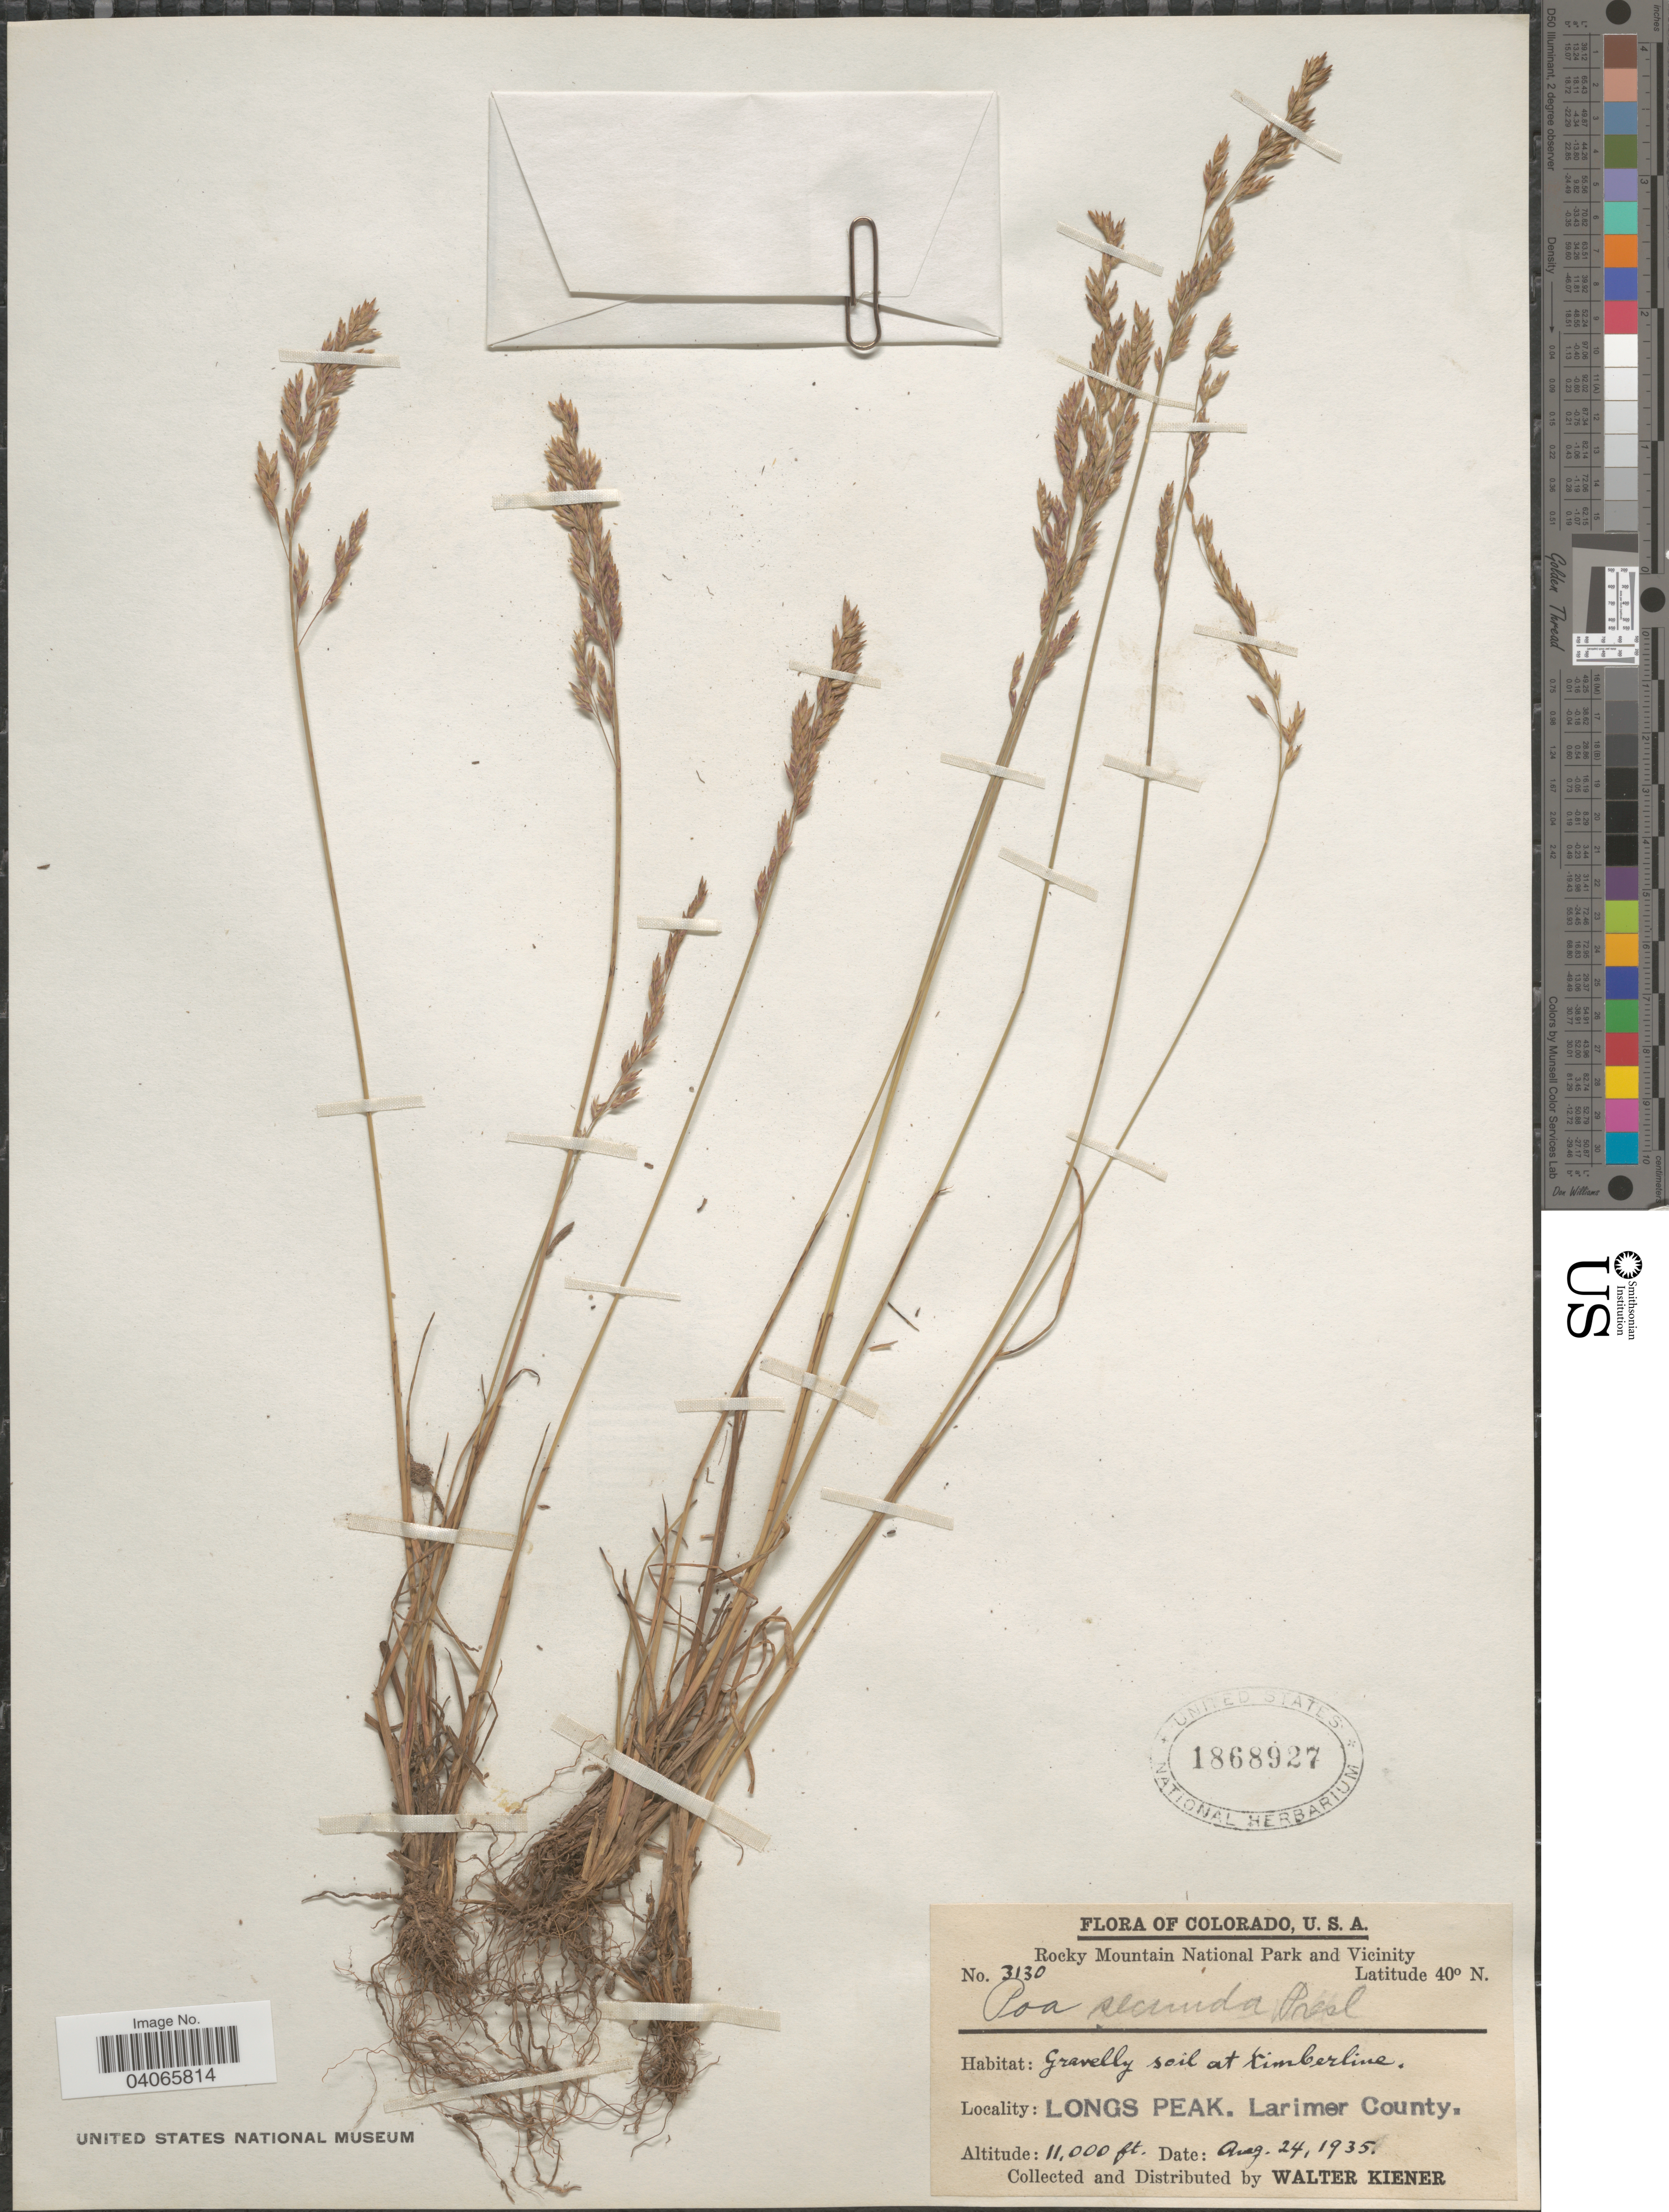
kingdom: Plantae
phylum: Tracheophyta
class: Liliopsida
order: Poales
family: Poaceae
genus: Poa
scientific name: Poa secunda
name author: J. Presl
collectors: W. Kiener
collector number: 3130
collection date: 1935-08-24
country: United States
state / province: Colorado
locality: Rocky Mountain National Park and Vicinity. Gravelly soil at timberline. Longs Peak. Larimer County.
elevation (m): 3353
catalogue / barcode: US 1868927